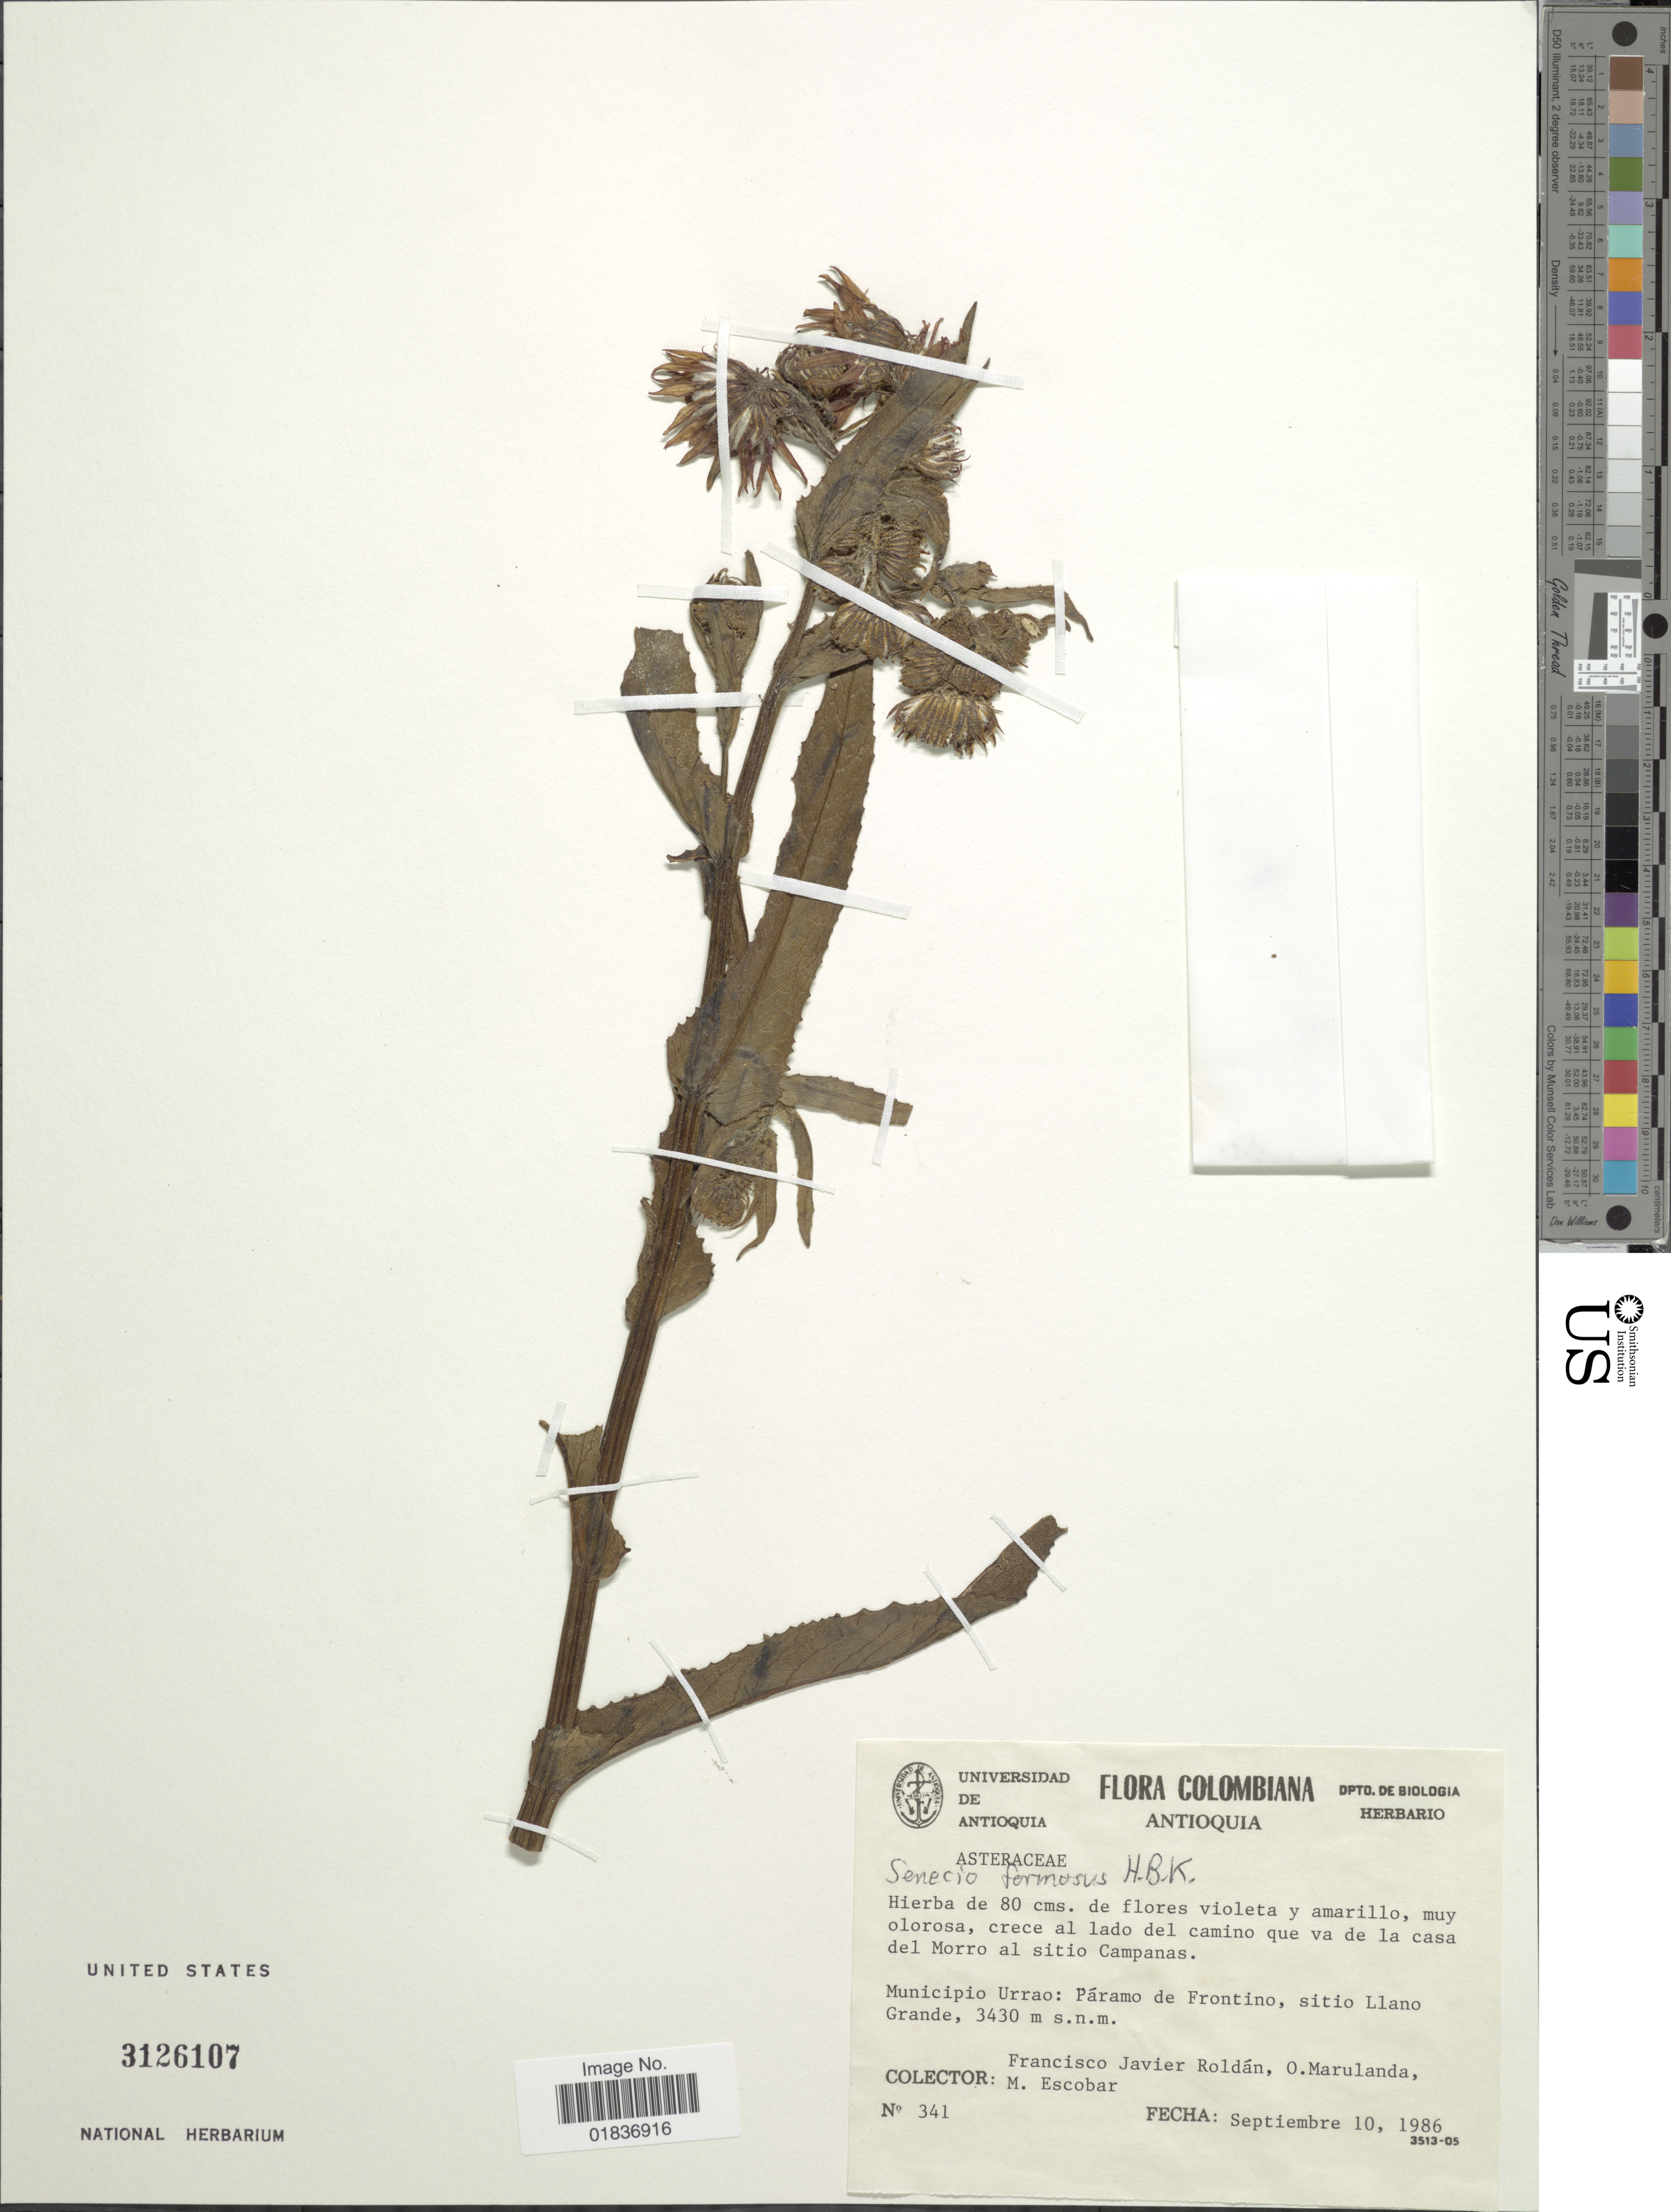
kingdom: Plantae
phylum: Tracheophyta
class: Magnoliopsida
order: Asterales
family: Asteraceae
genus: Senecio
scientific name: Senecio wedglacialis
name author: Cuatrec.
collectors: F. J. Roldán, O. Marulanda & M. Escobar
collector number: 341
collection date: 1986-09-10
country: Colombia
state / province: Antioquia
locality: Antioquia. Municipio Urrao: Paramo de Frontino, sitio Llano Grande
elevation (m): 3430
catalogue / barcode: US 3126107